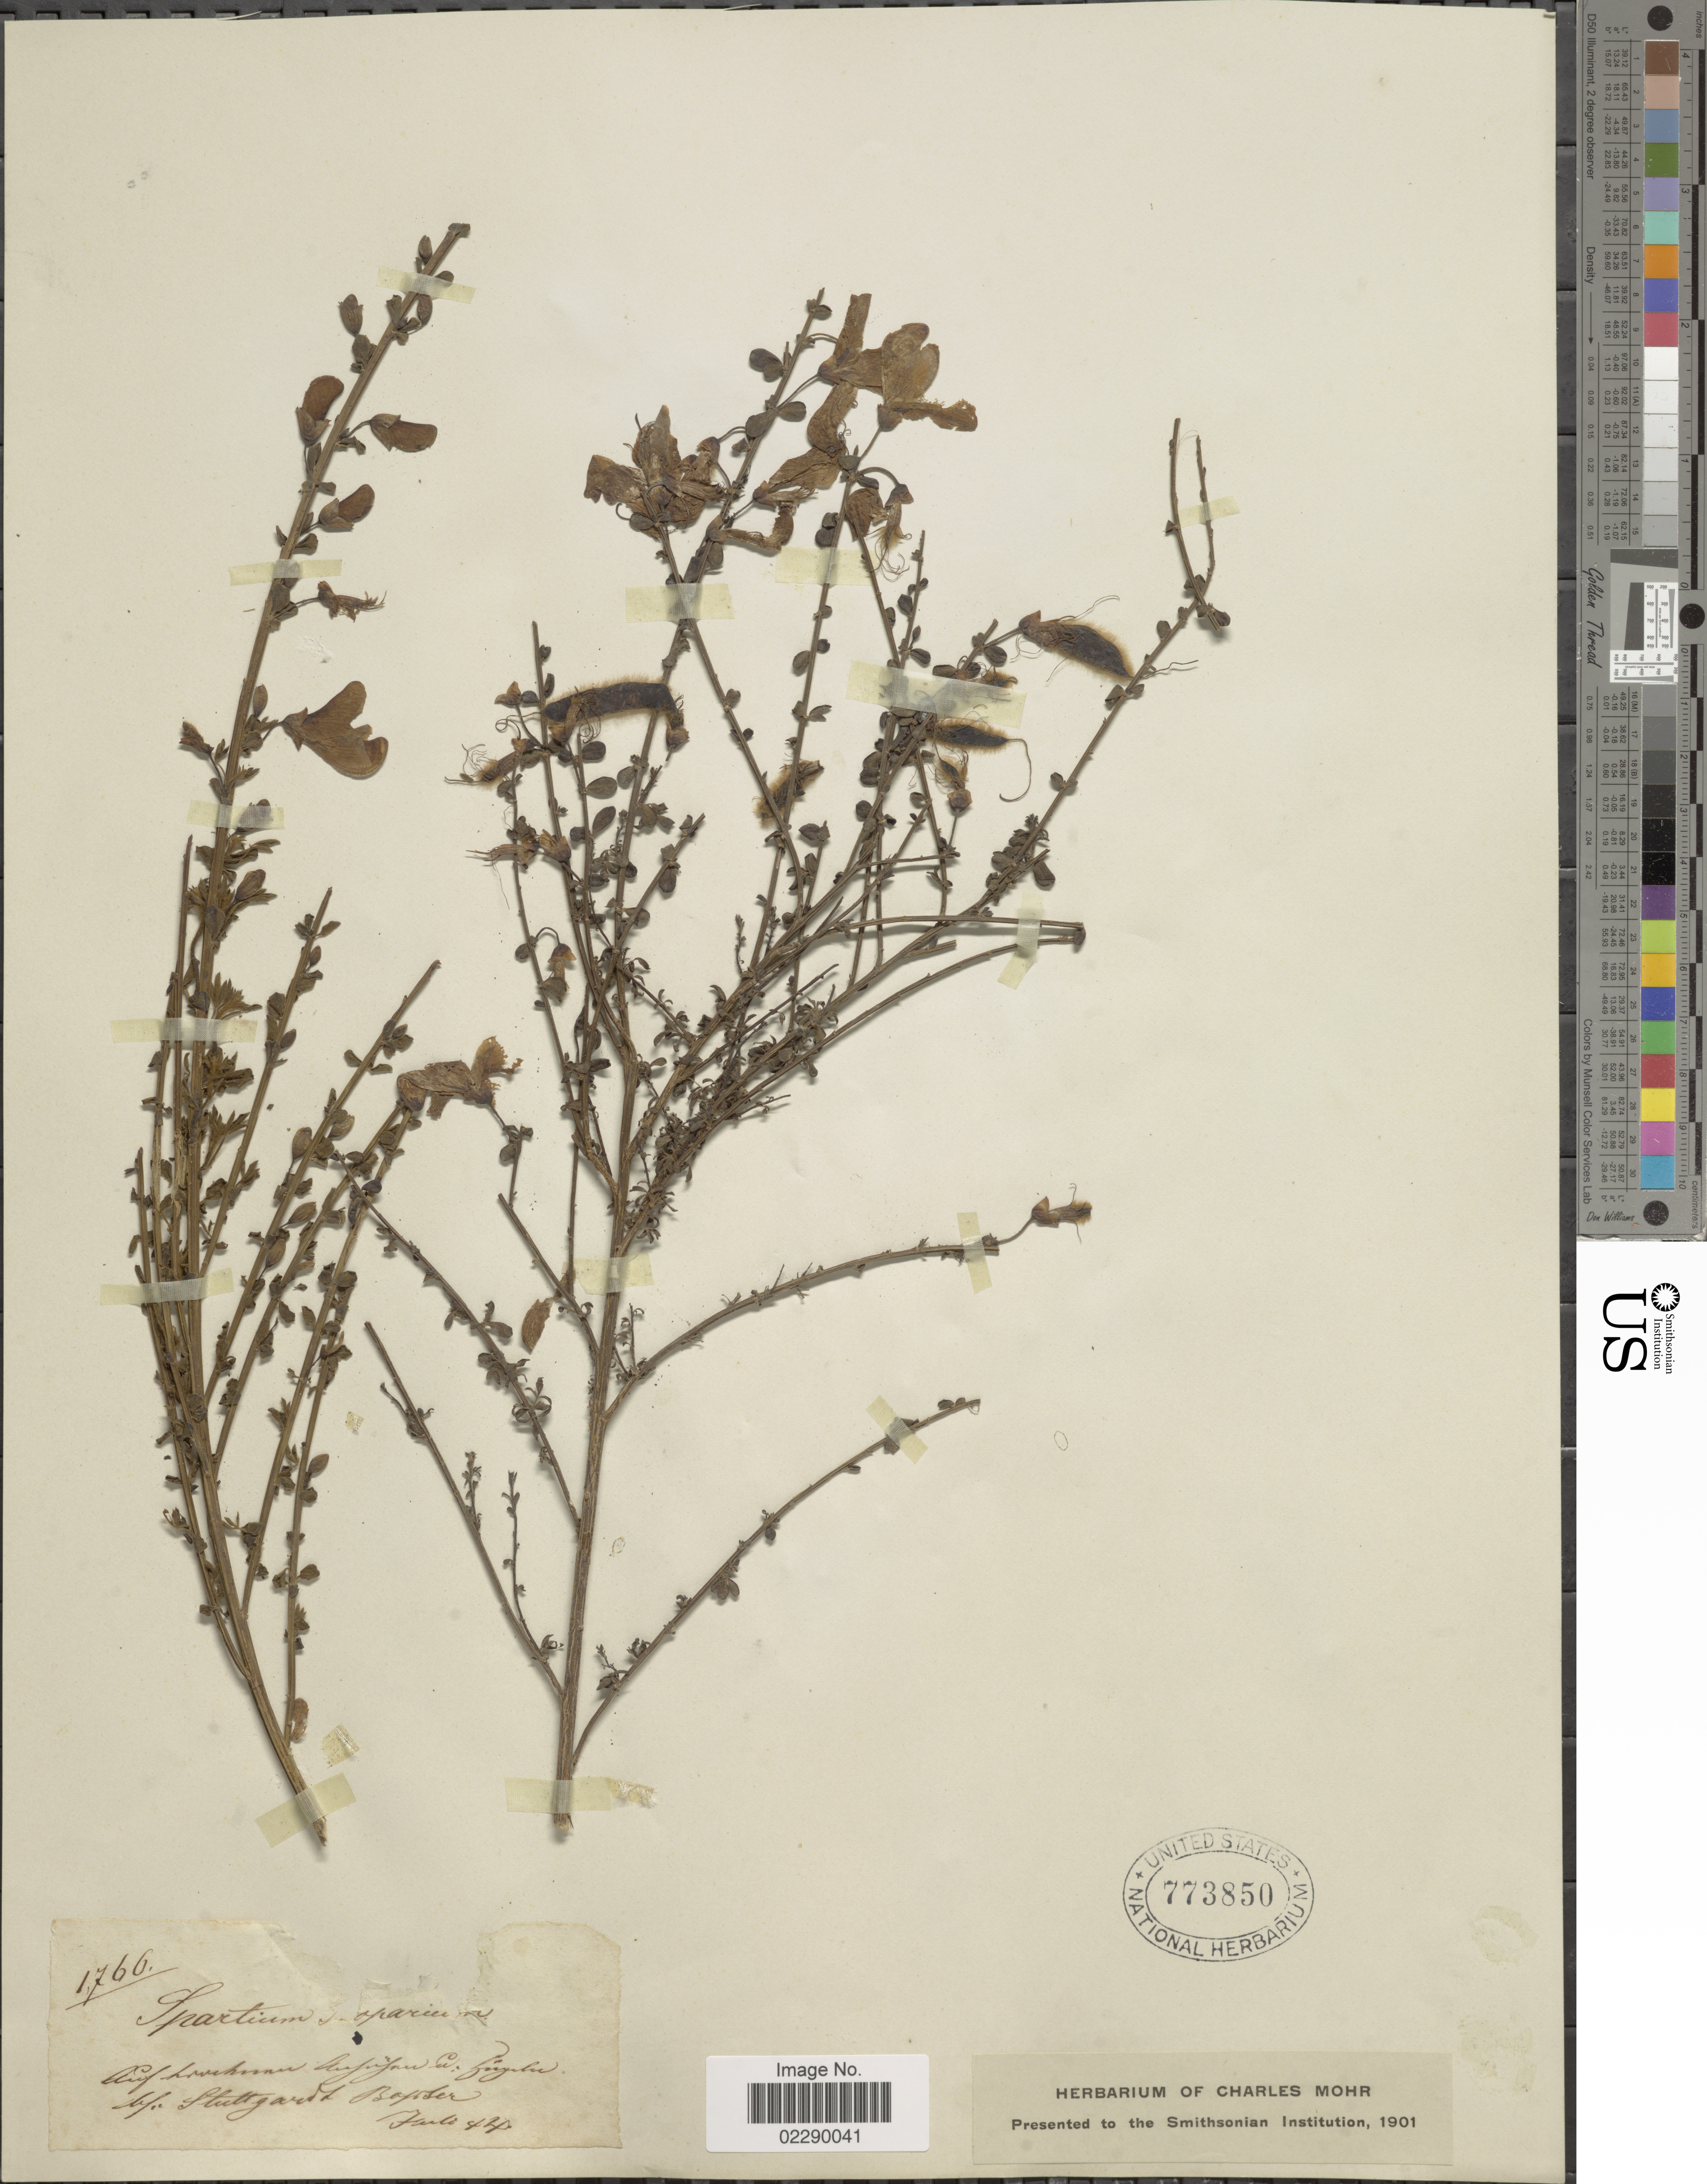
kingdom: Plantae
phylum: Tracheophyta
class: Magnoliopsida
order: Fabales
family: Fabaceae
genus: Spartium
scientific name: Spartium scoparium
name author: L.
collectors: ex herb. Charles Mohr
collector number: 1766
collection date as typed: Transcribed d/m/y: /7/44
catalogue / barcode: US 773850